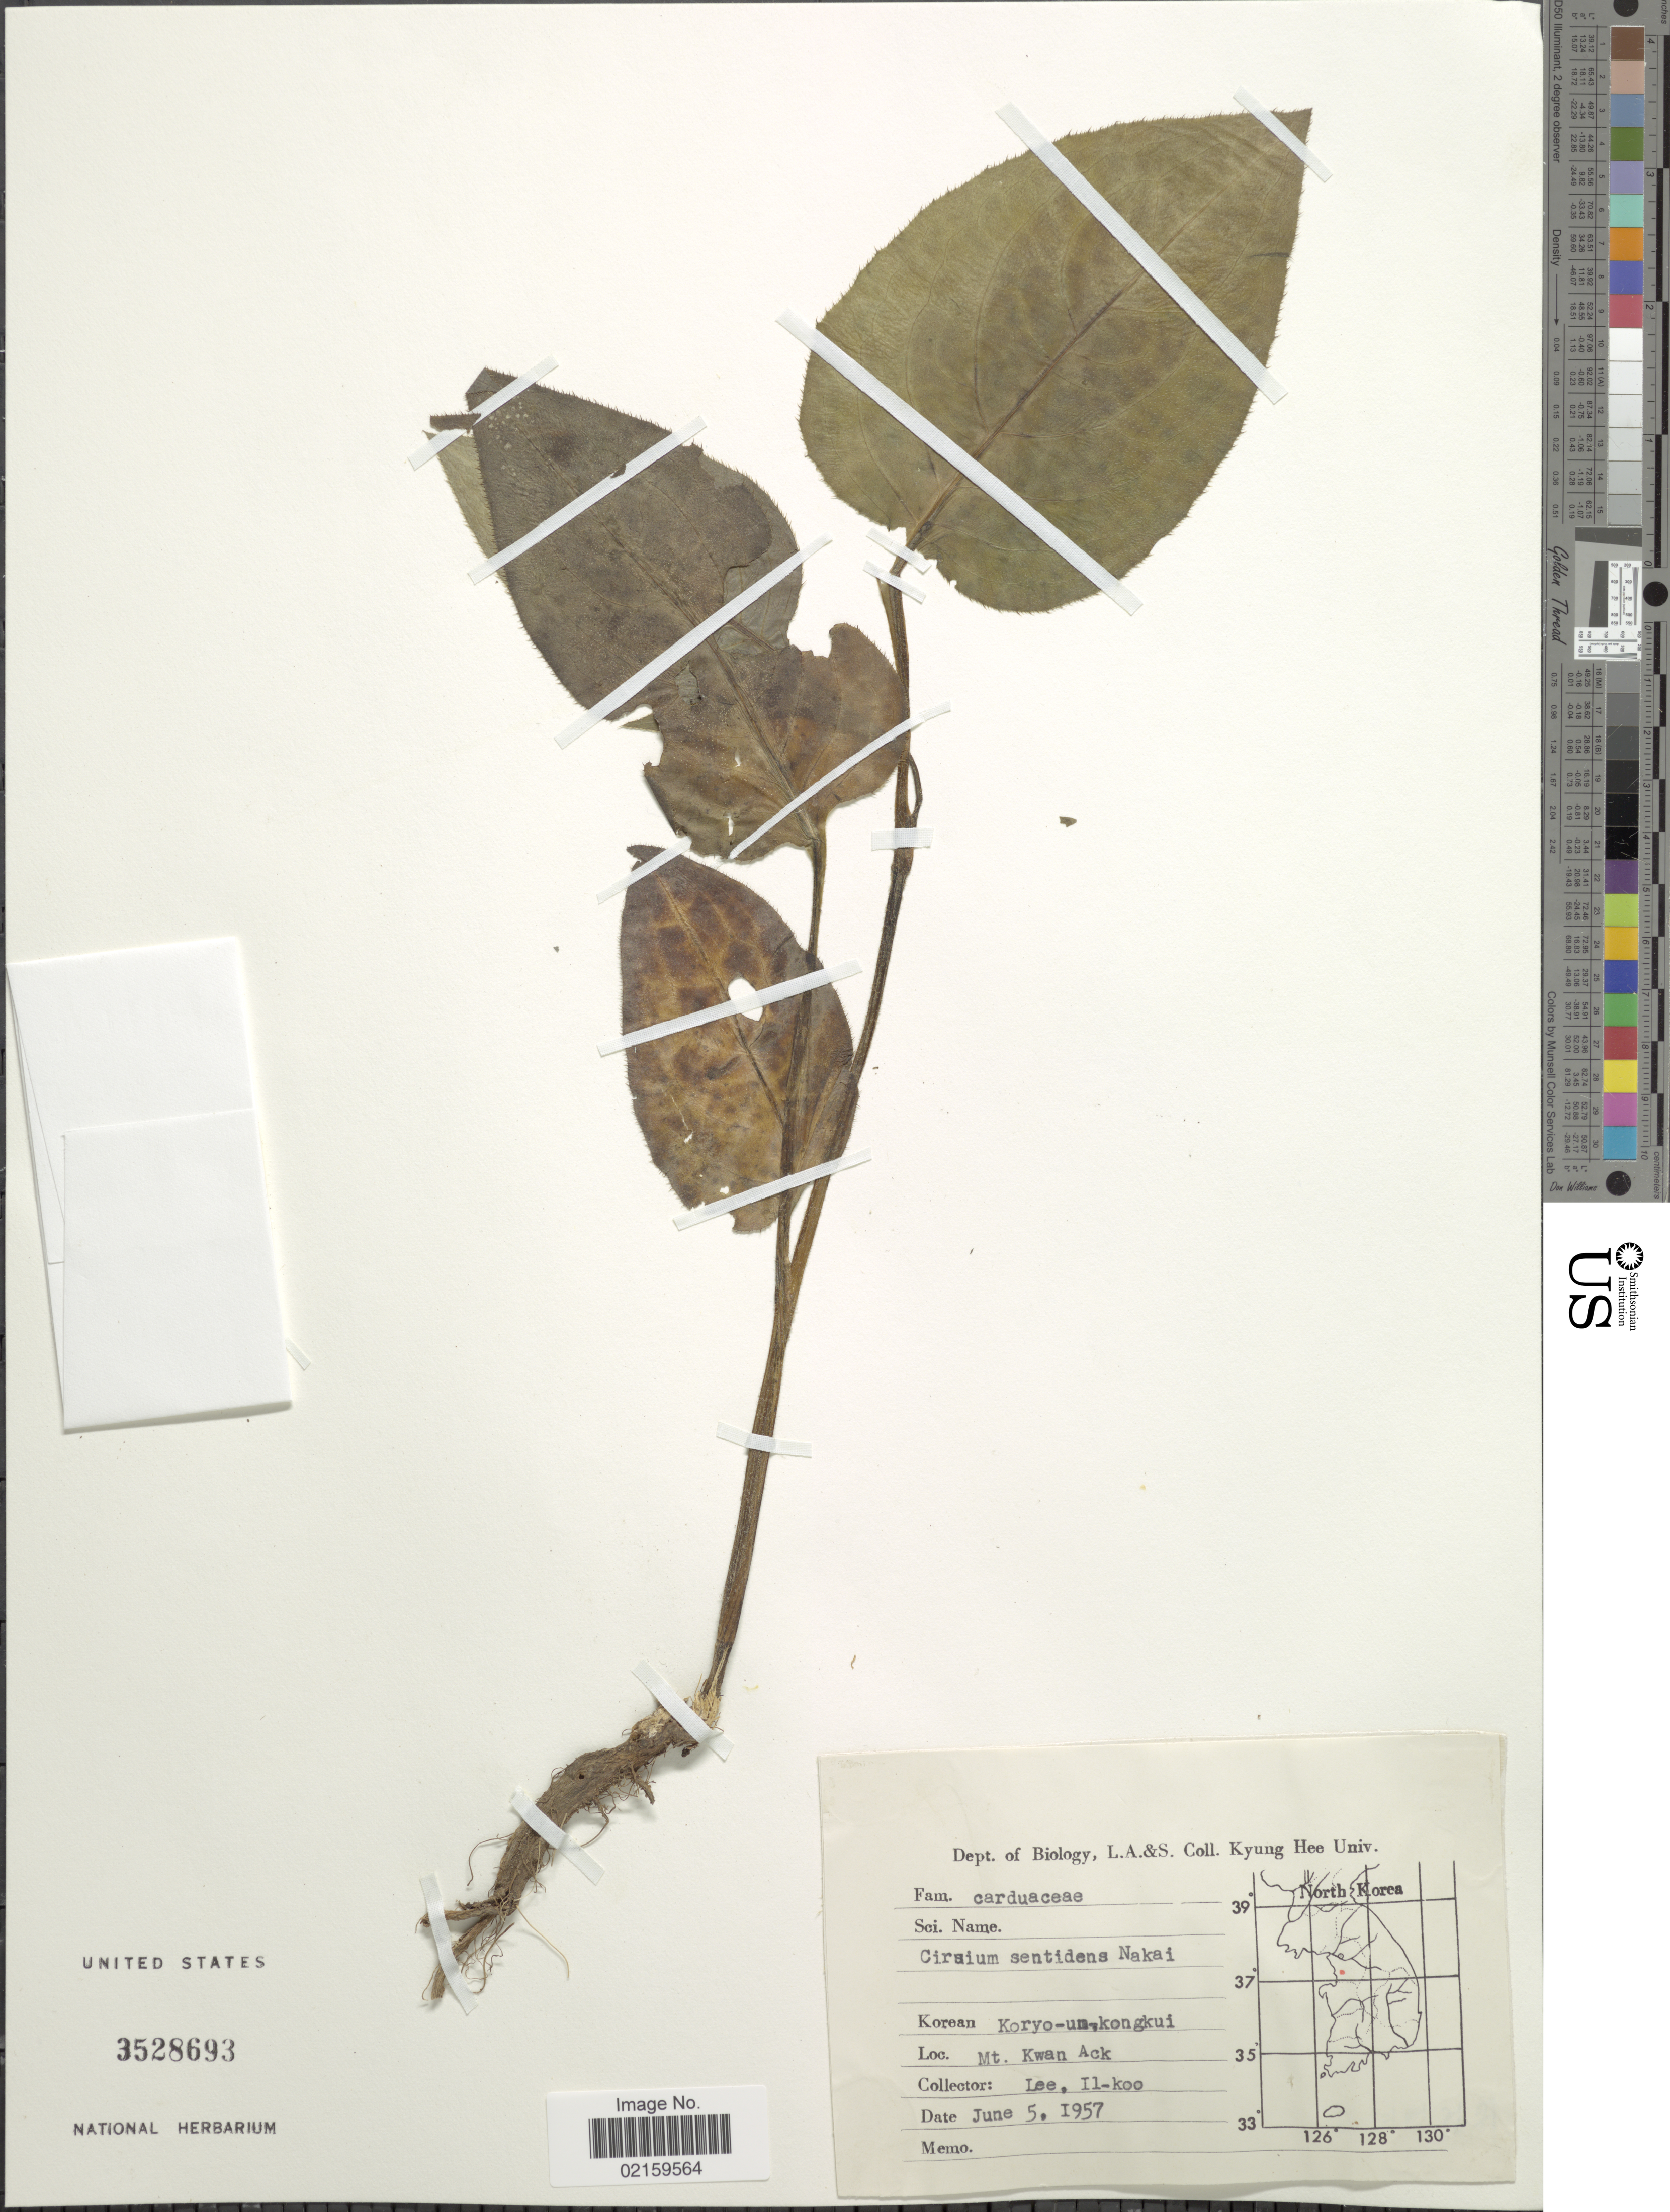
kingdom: Plantae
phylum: Tracheophyta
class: Magnoliopsida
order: Asterales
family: Asteraceae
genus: Cirsium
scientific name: Cirsium sentidens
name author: Nakai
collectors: Il-Ko Lee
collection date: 1957-06-05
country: South Korea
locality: Mt. Kwan Ack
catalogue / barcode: US 3528693